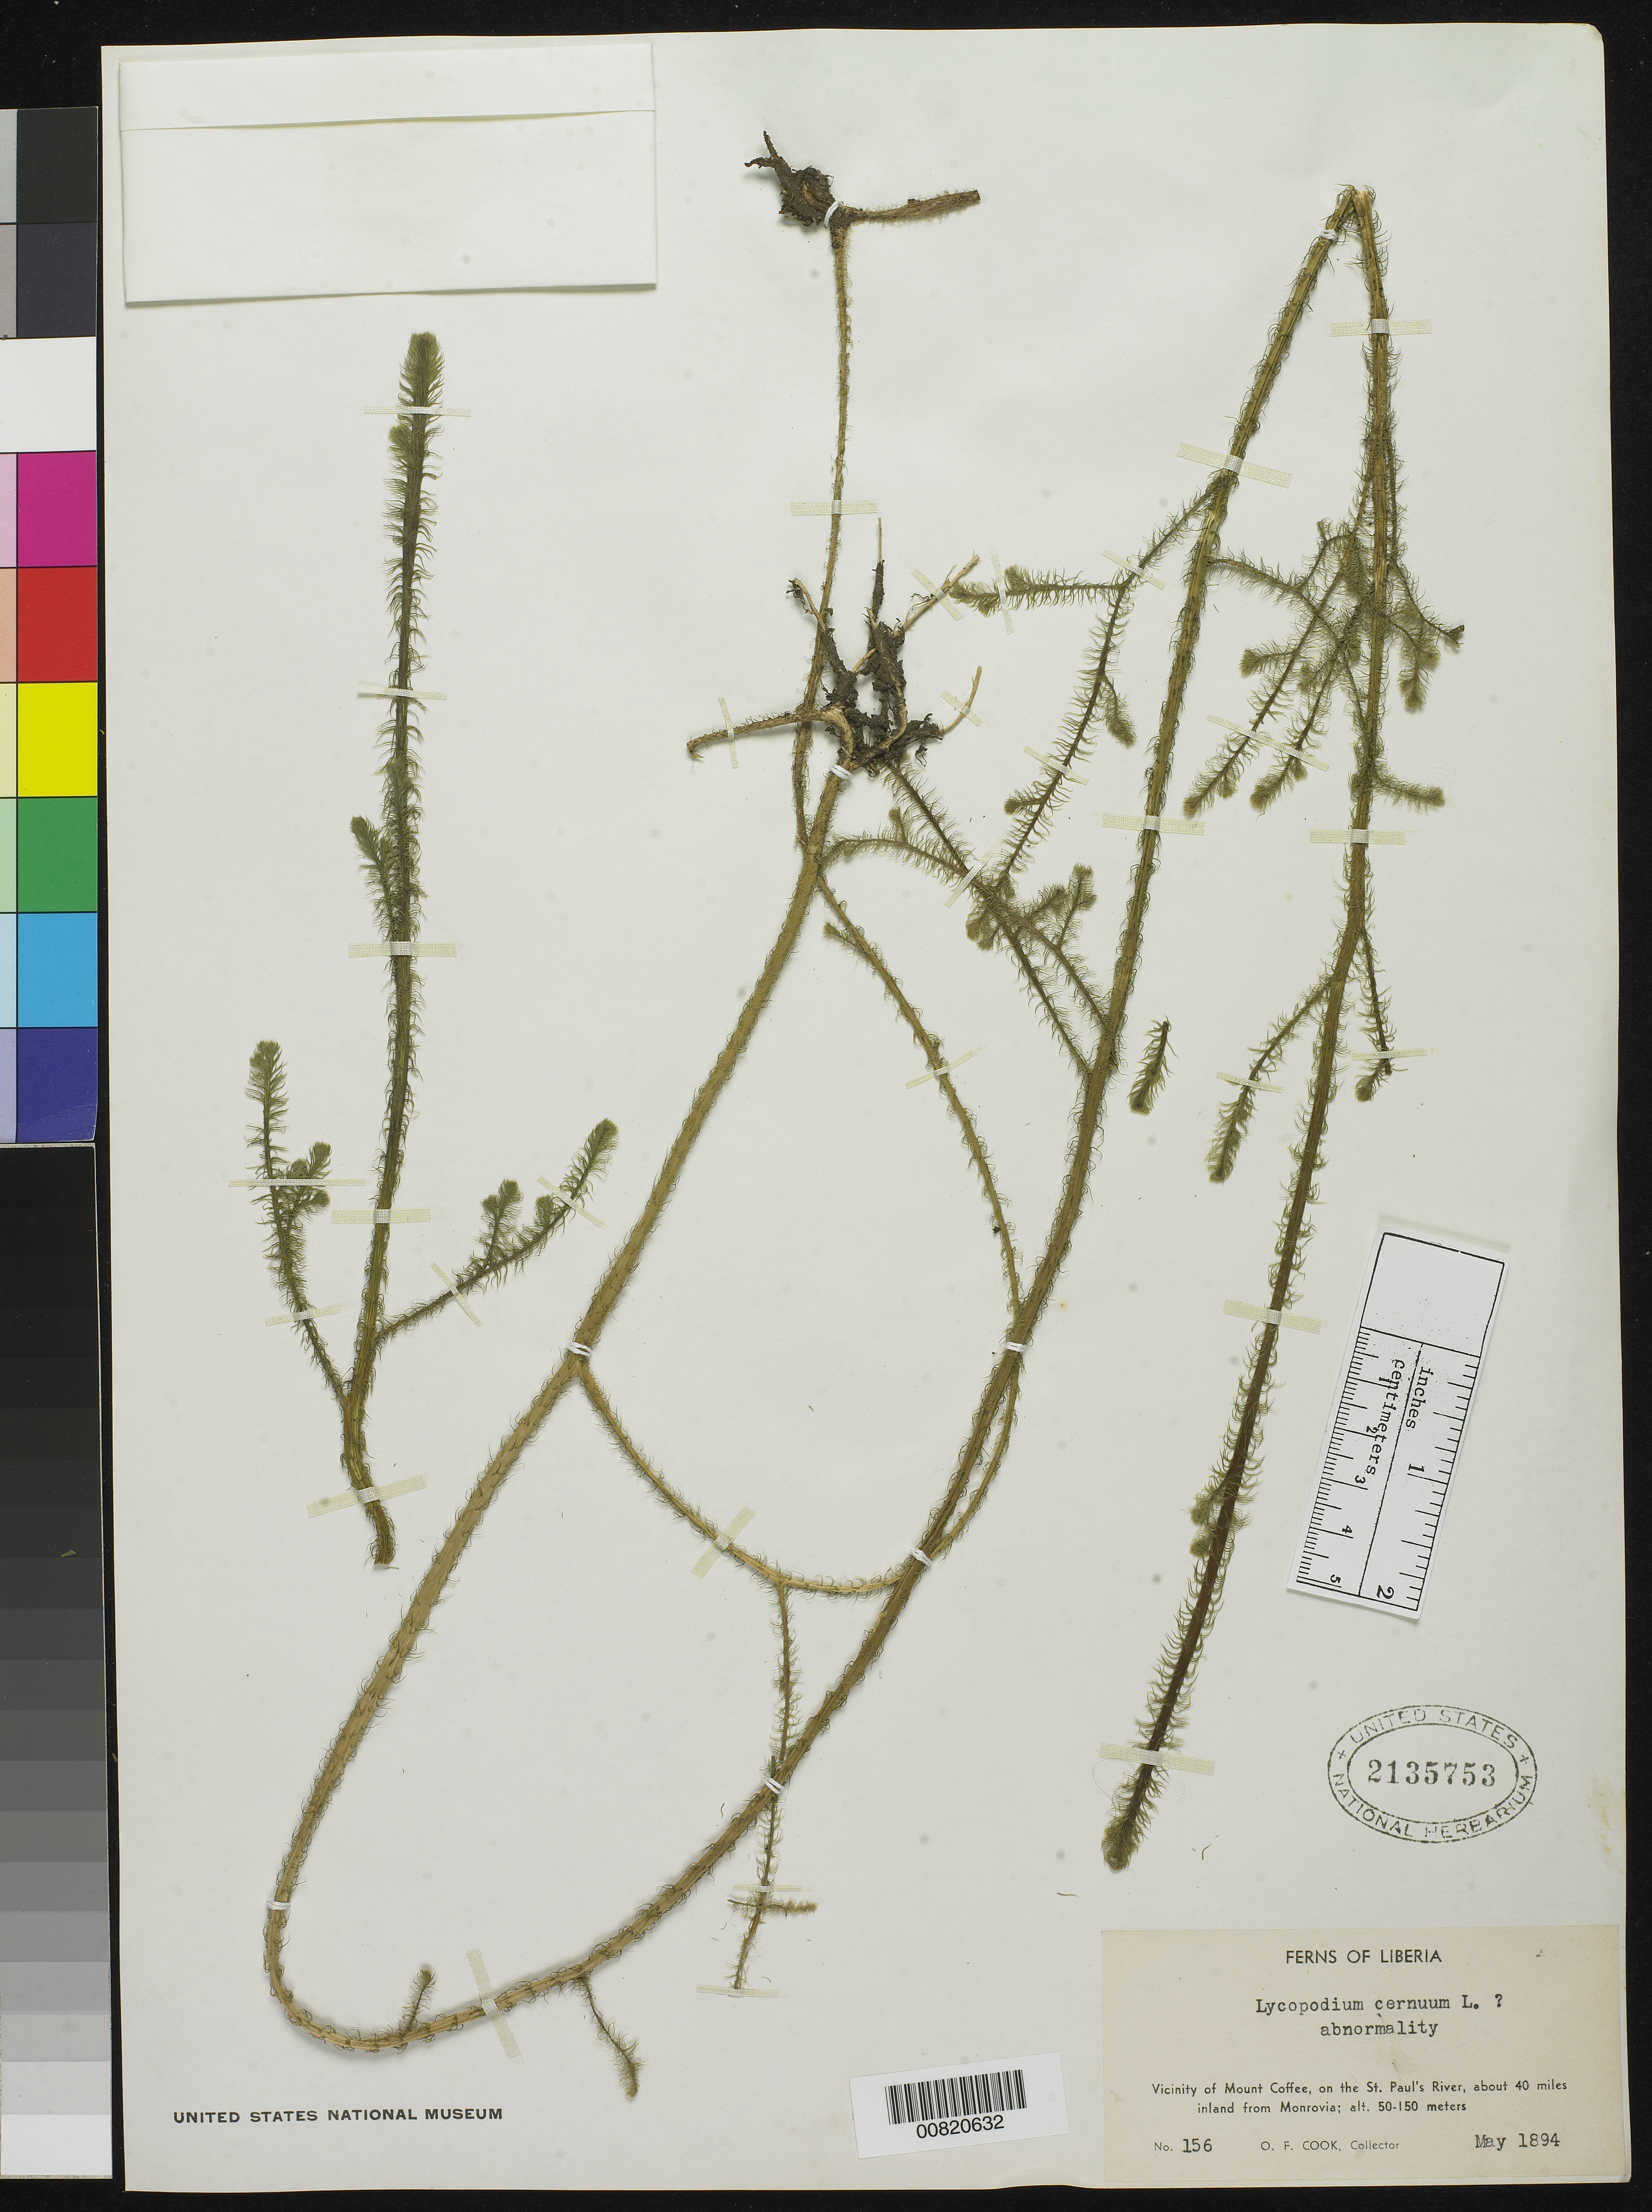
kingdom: Plantae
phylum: Tracheophyta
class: Lycopodiopsida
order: Lycopodiales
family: Lycopodiaceae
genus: Palhinhaea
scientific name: Palhinhaea cernua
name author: (L.) Vasc. & Franco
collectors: O. F. Cook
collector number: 156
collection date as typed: May 1894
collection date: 1894-05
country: Liberia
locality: Vicinity of Mt. Coffee, on the St. Paul's River, about 40 miles inland from Monrovia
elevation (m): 50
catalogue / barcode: US 2135753